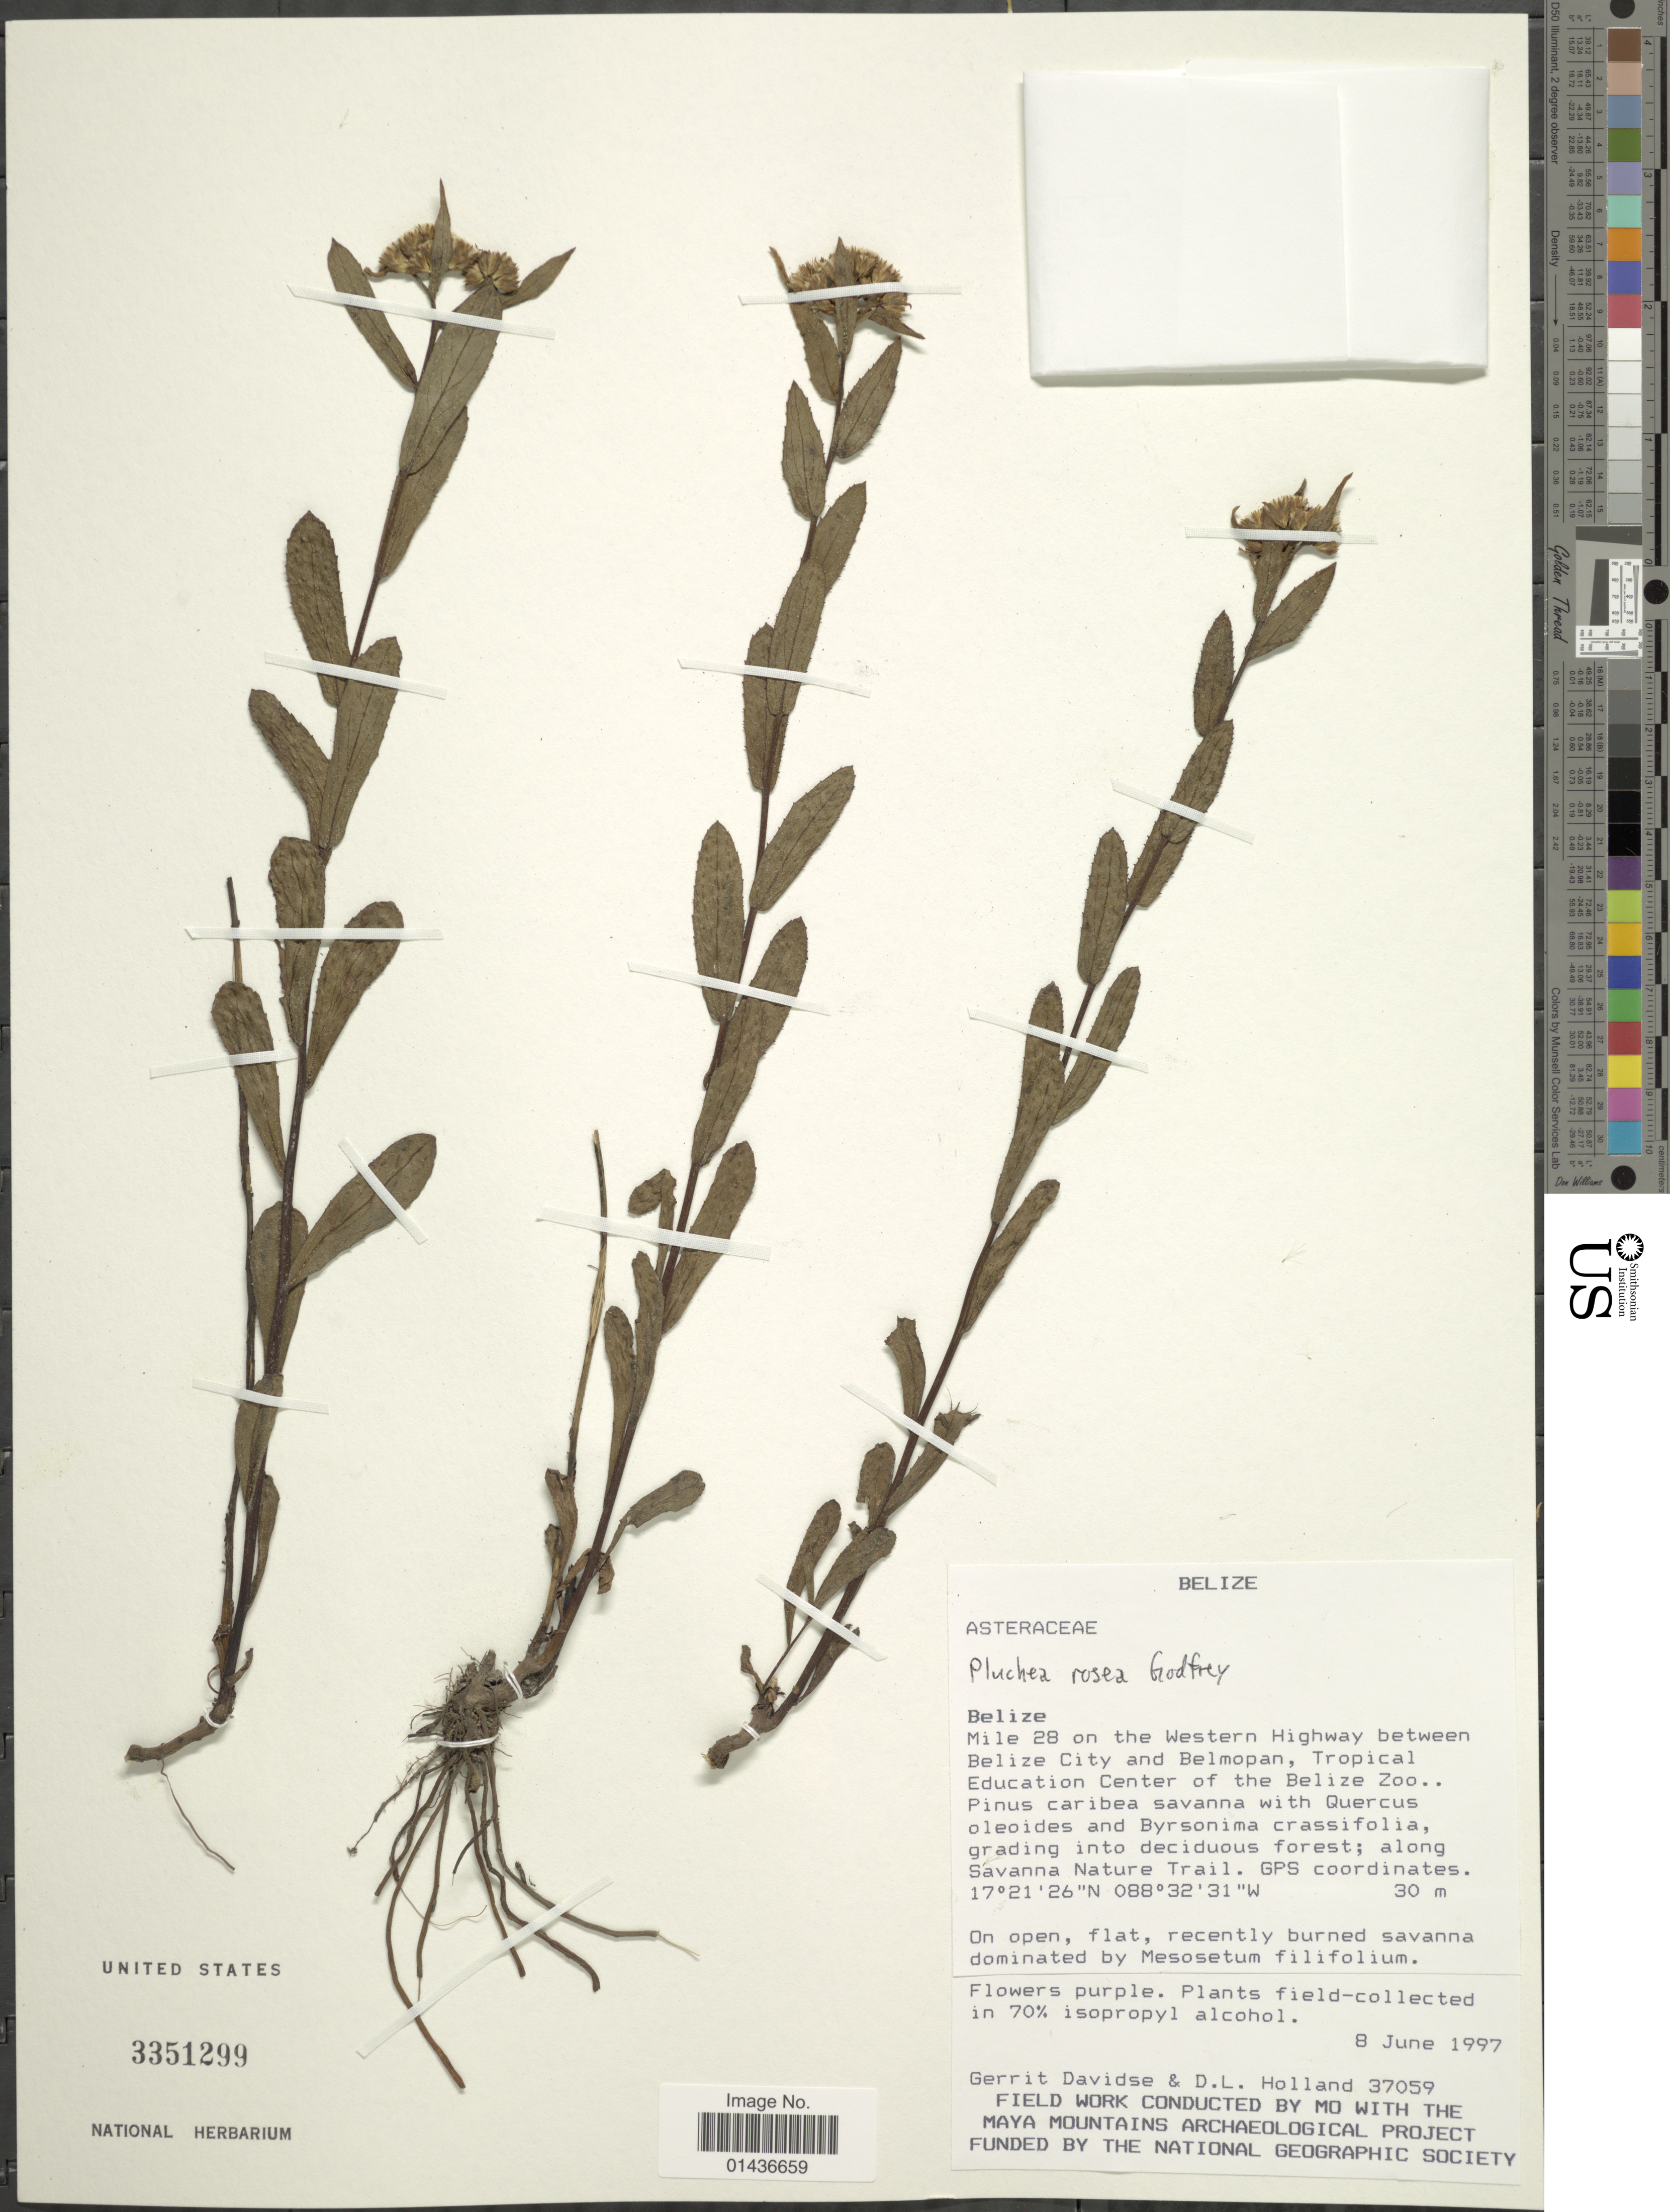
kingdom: Plantae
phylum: Tracheophyta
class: Magnoliopsida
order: Asterales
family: Asteraceae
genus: Pluchea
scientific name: Pluchea rosea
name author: R.K. Godfrey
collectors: G. Davidse & D. Holland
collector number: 37059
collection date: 1997-06-08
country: Belize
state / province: Belize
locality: Mile 28 on the Western Highway between Belize City and Belmopan, Tropical Education Center of the Belize Zoo, along Savanna Nature Trail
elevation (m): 30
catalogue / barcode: US 3351299